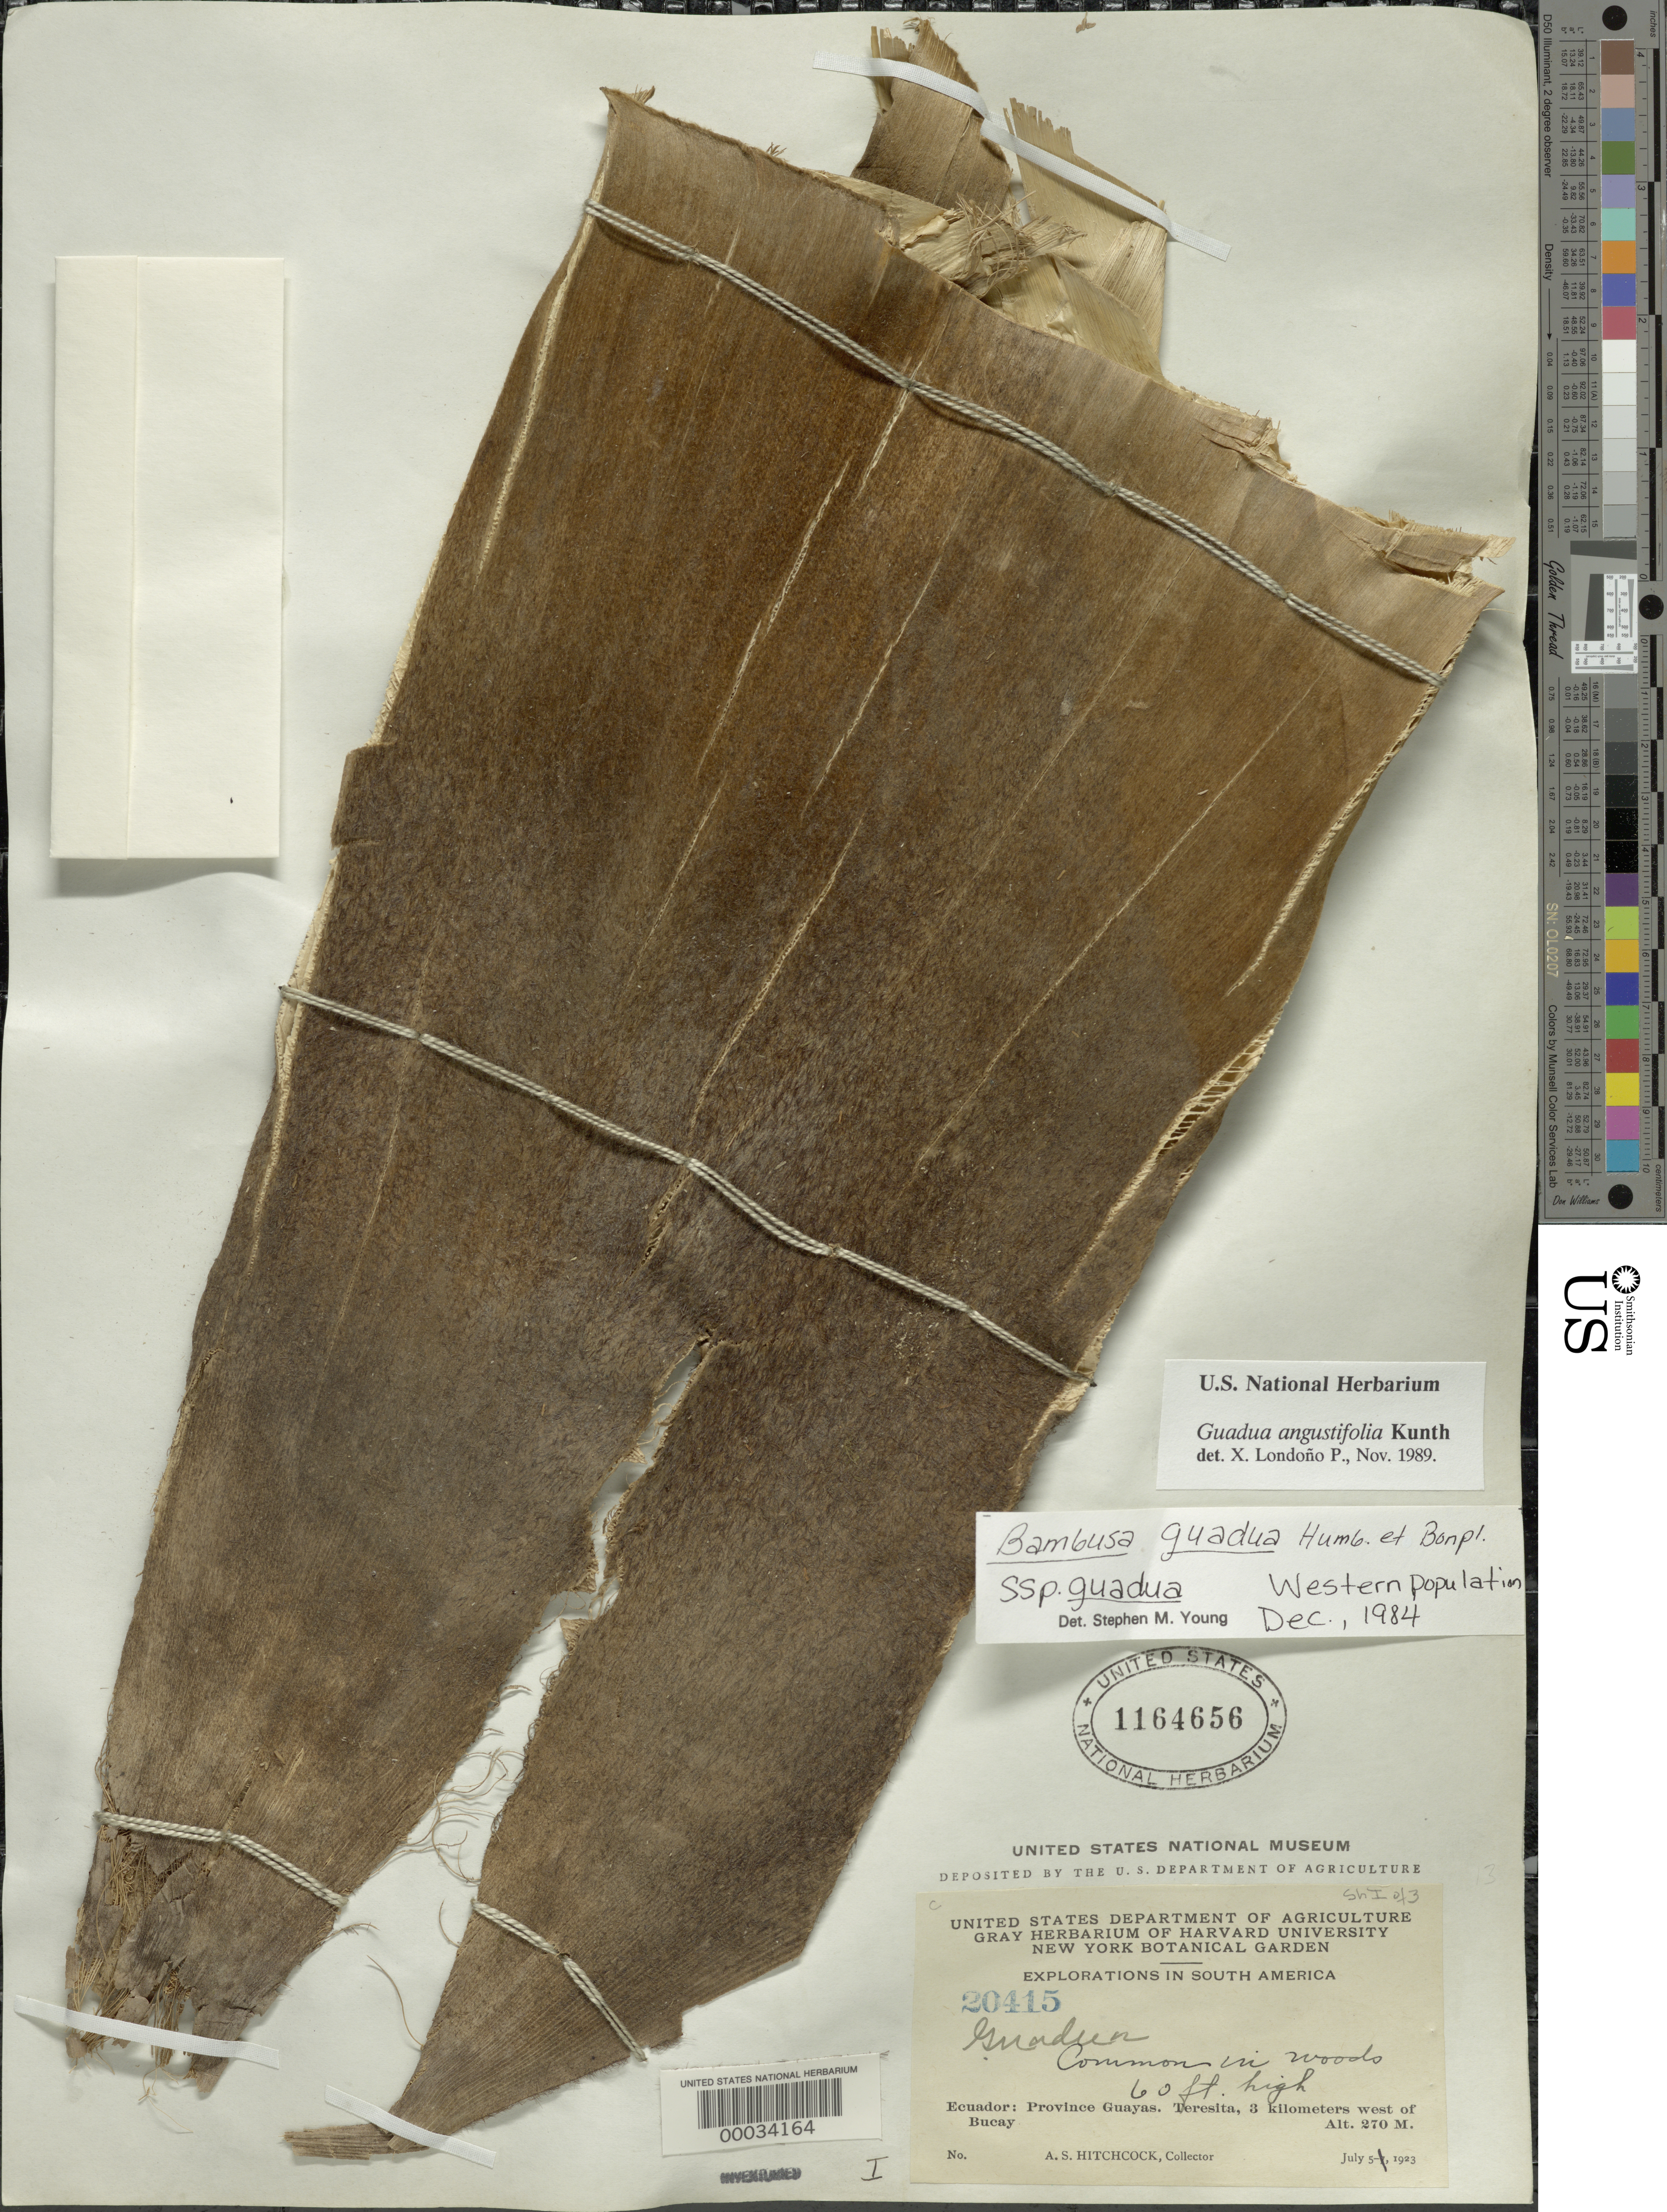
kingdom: Plantae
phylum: Tracheophyta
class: Liliopsida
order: Poales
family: Poaceae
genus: Guadua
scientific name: Guadua angustifolia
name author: Kunth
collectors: A. S. Hitchcock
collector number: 20415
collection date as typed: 05 Jul 1923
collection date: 1923-07-05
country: Ecuador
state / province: Guayas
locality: Teresita, W of Bucay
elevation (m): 270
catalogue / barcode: US 1164656